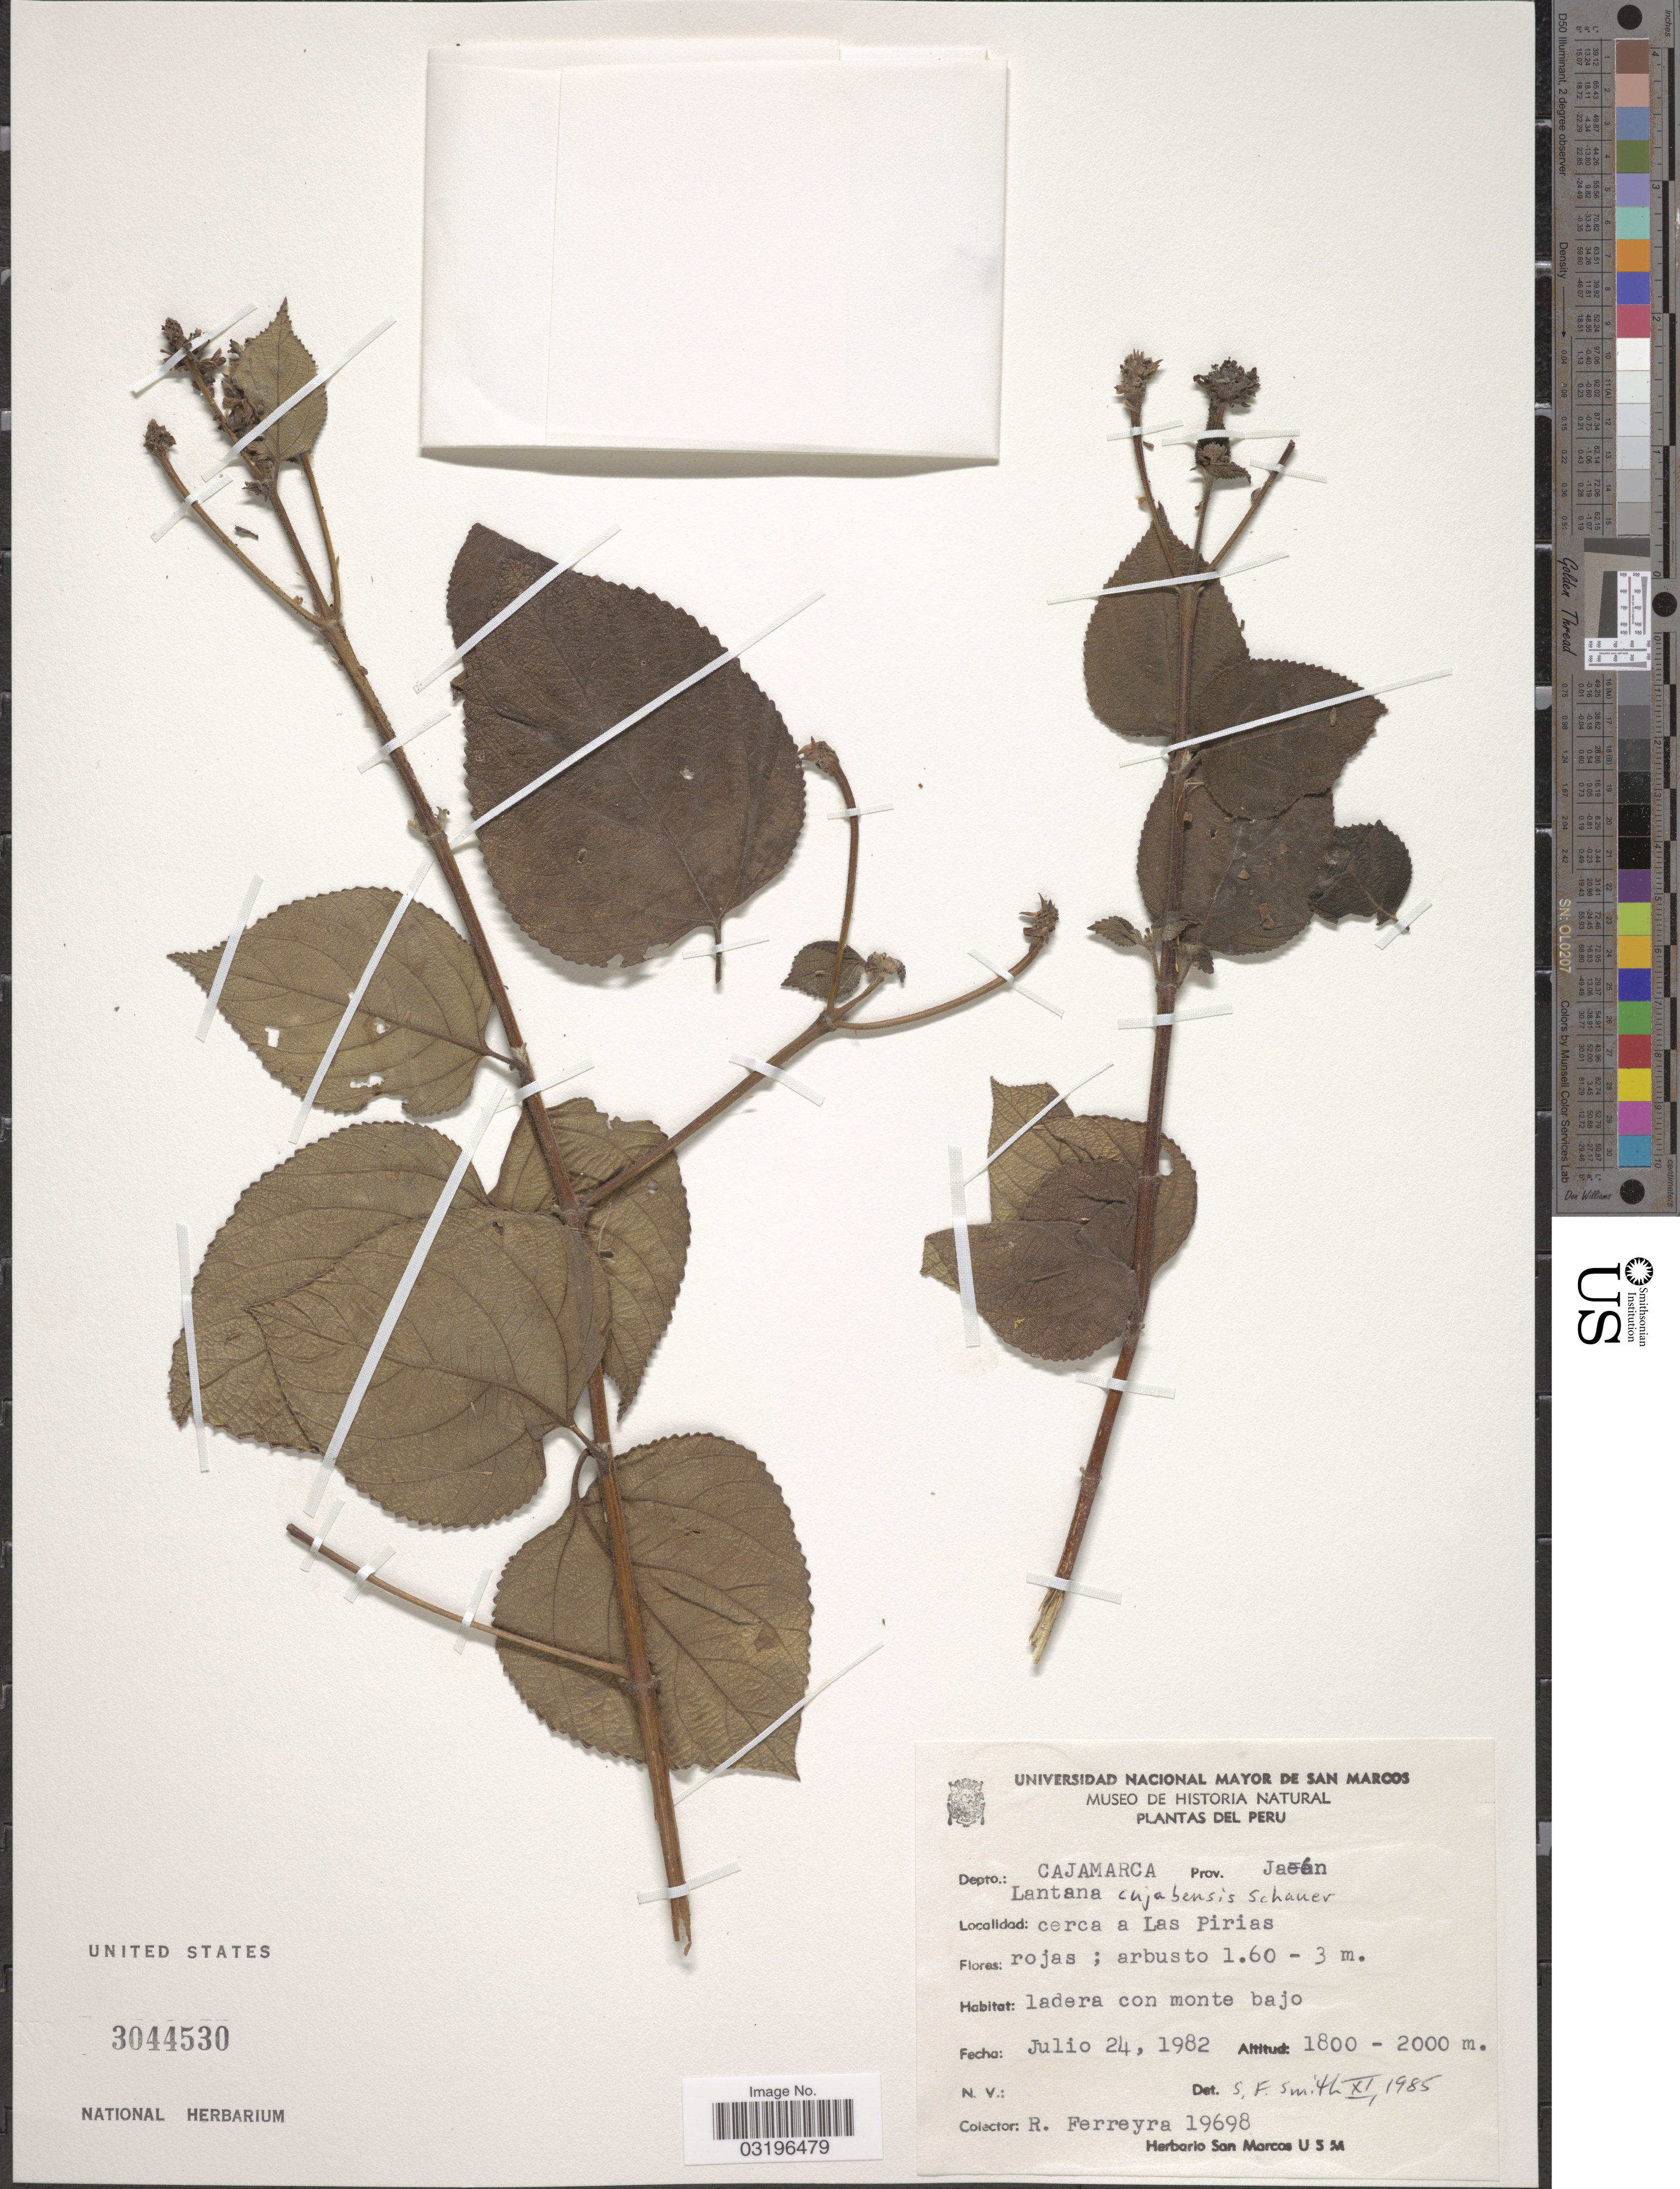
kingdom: Plantae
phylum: Tracheophyta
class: Magnoliopsida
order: Lamiales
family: Verbenaceae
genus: Lantana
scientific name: Lantana cujabensis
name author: Schau.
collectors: R. A. Ferreyra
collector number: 19698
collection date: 1982-07-24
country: Peru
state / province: Cajamarca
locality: Cerca a Las Pirias, Prov. Jaén, Depto. Cajamarca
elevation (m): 1800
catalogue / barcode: US 3044530